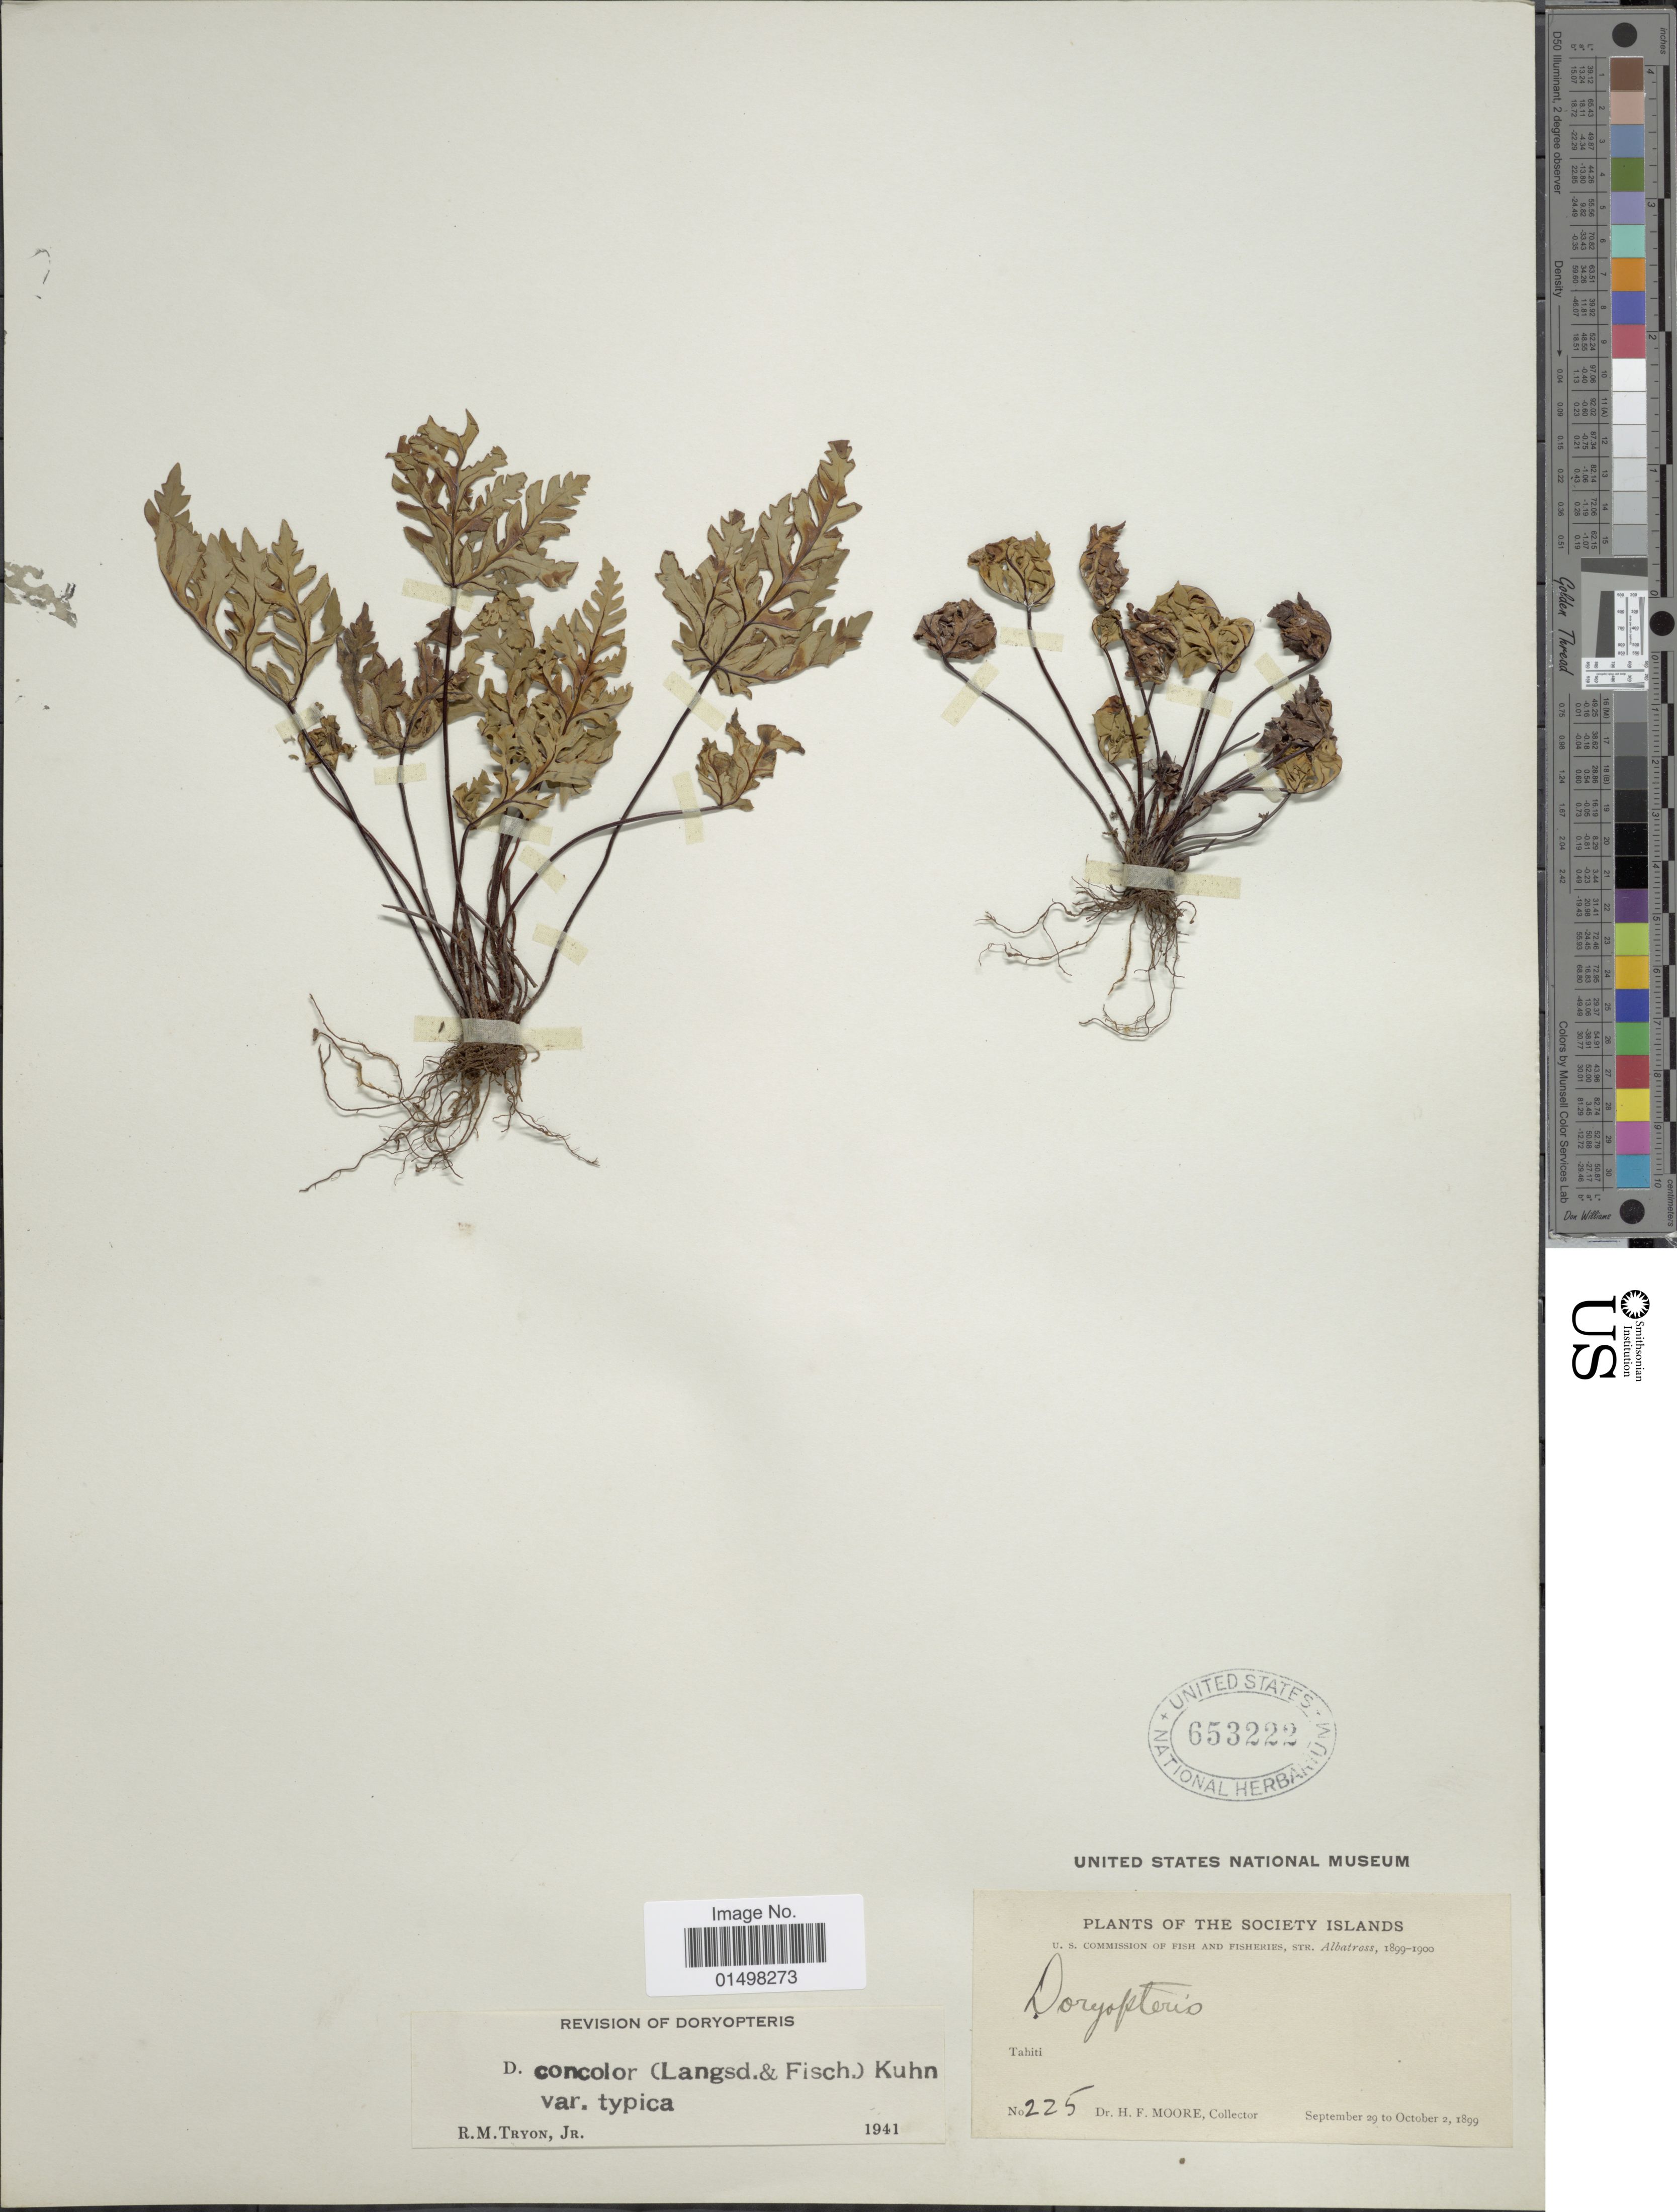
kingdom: Plantae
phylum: Tracheophyta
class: Polypodiopsida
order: Polypodiales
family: Pteridaceae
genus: Doryopteris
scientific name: Doryopteris concolor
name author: (Langsd. & Fisch.) Kuhn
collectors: H. F. Moore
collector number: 225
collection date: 1899-09-29/1899-10-02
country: French Polynesia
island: Tahiti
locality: The Society Islands. Tahiti.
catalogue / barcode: US 653222